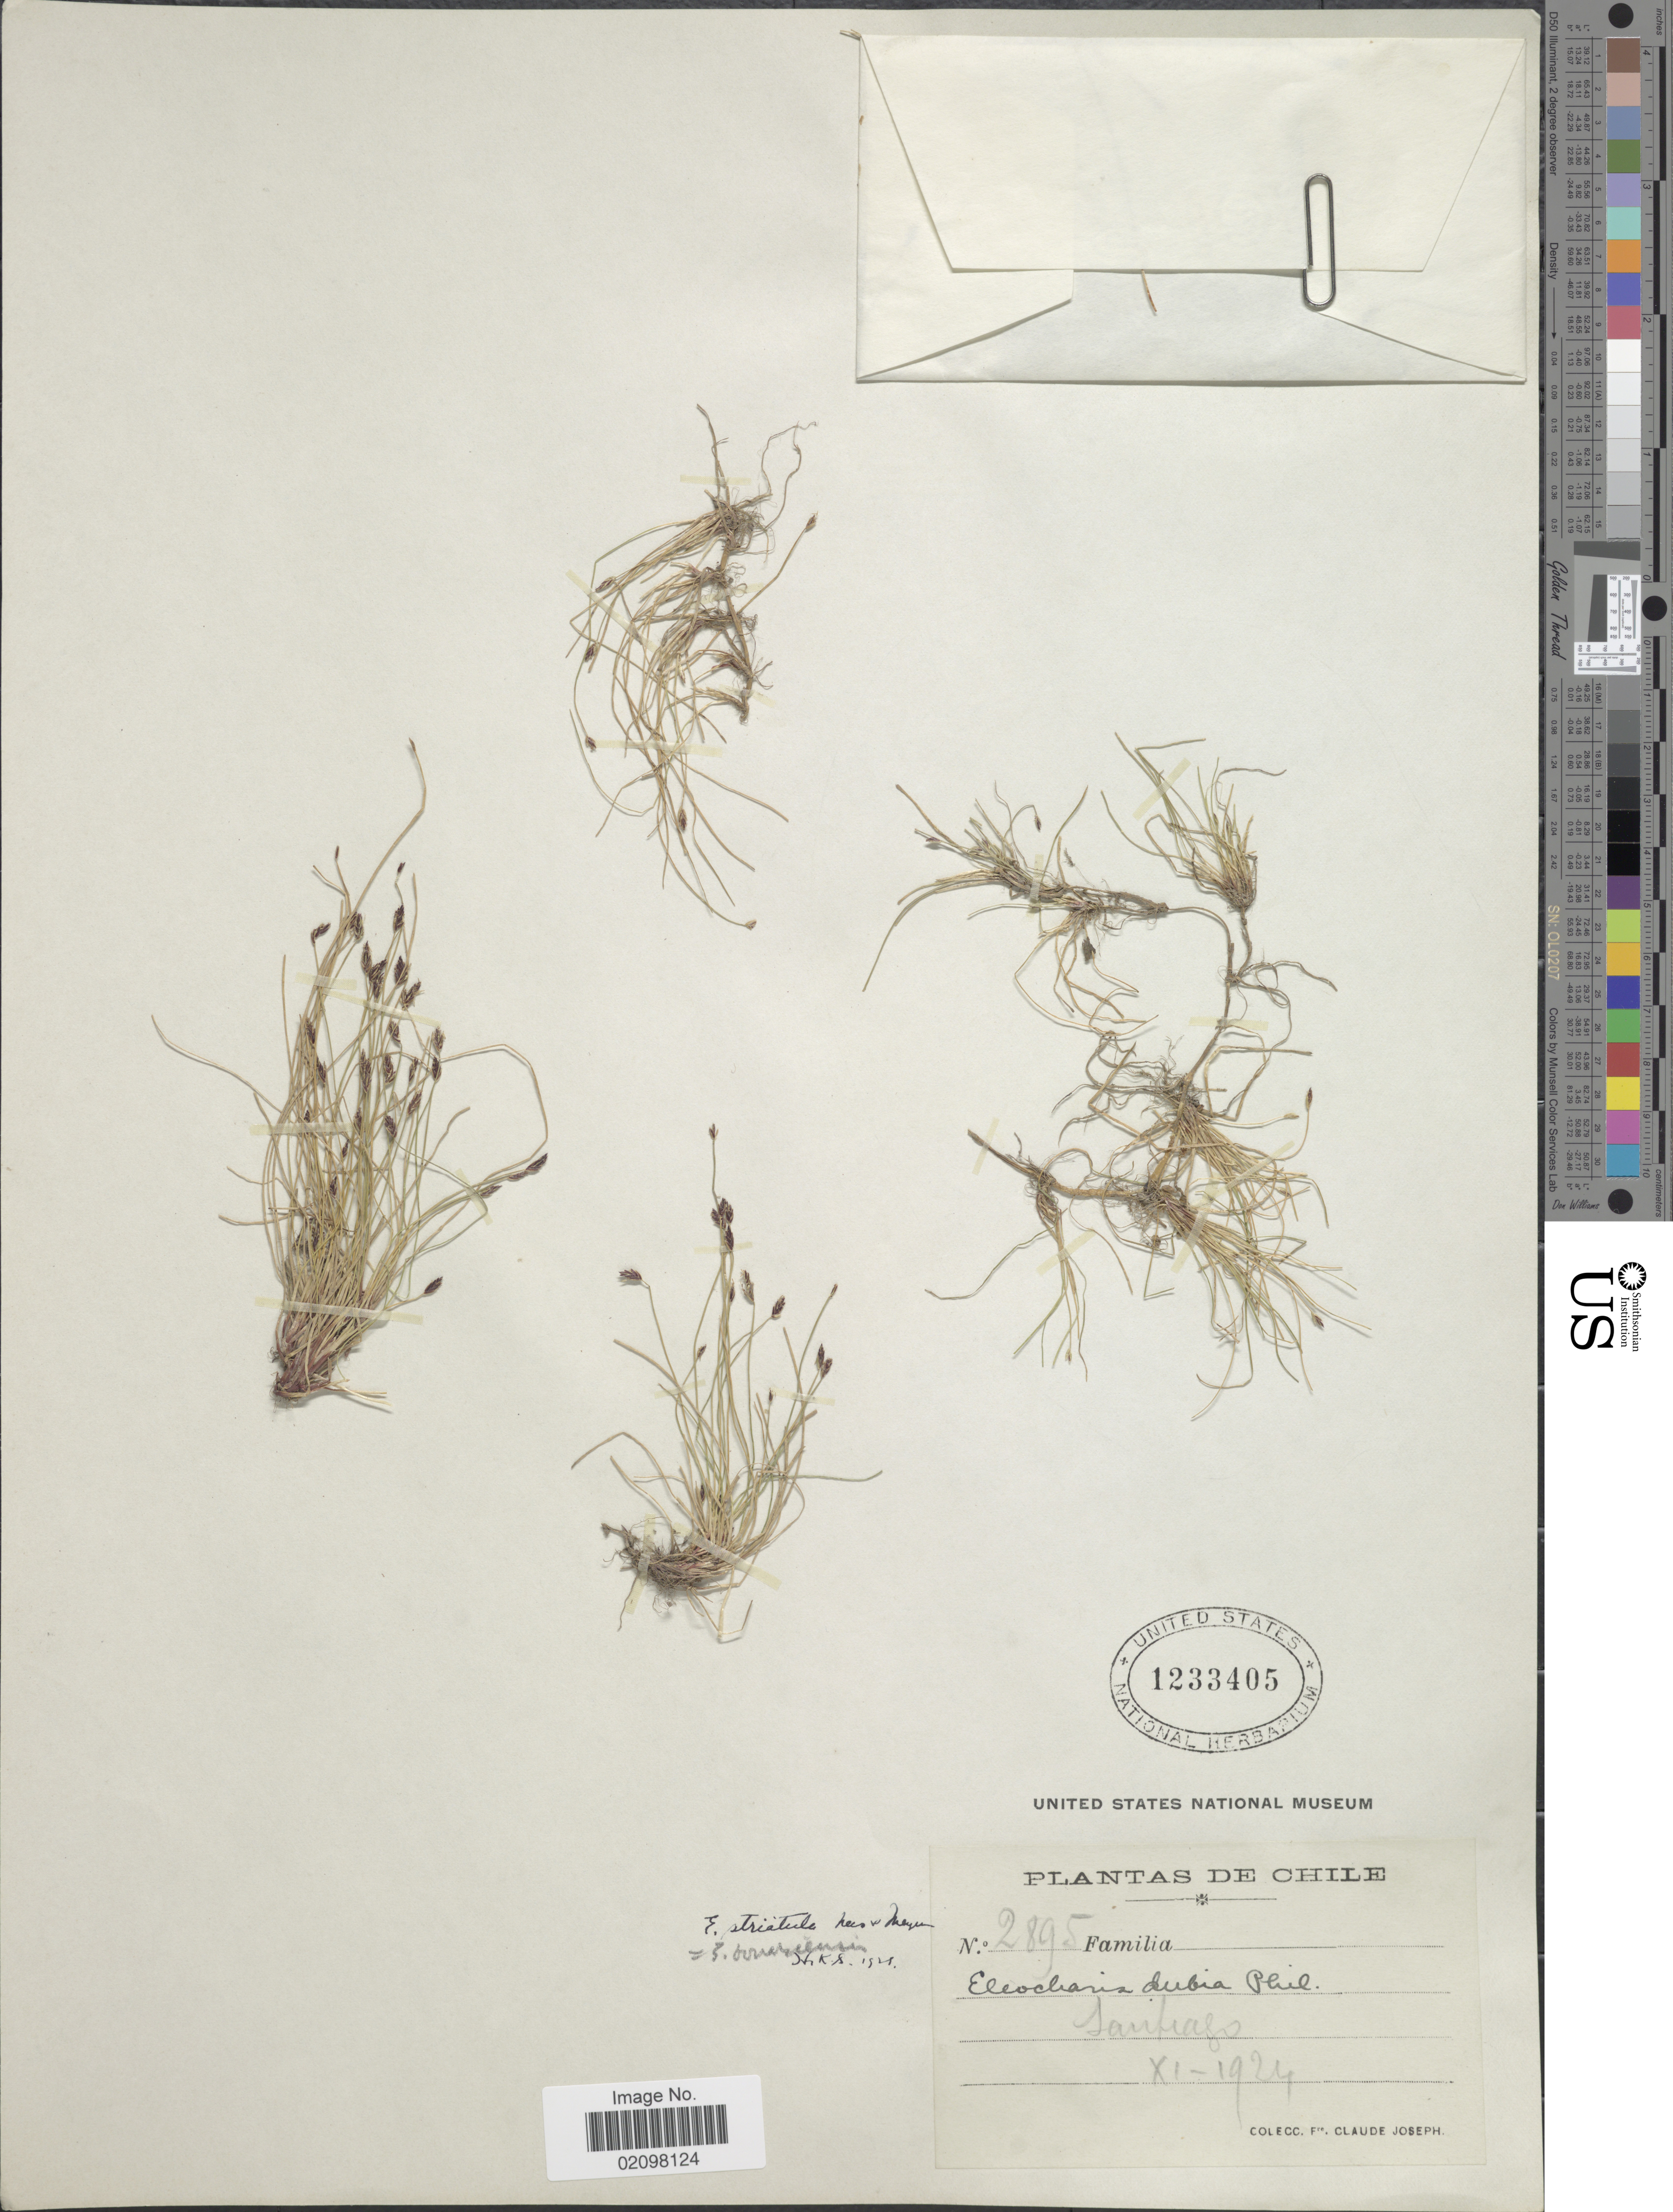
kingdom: Plantae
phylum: Tracheophyta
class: Liliopsida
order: Poales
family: Cyperaceae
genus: Eleocharis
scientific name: Eleocharis bonariensis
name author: Nees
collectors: Bro. Claude-Joseph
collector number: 2895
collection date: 1924-11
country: Chile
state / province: Región Metropolitana (RM)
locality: Santiago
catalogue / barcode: US 1233405